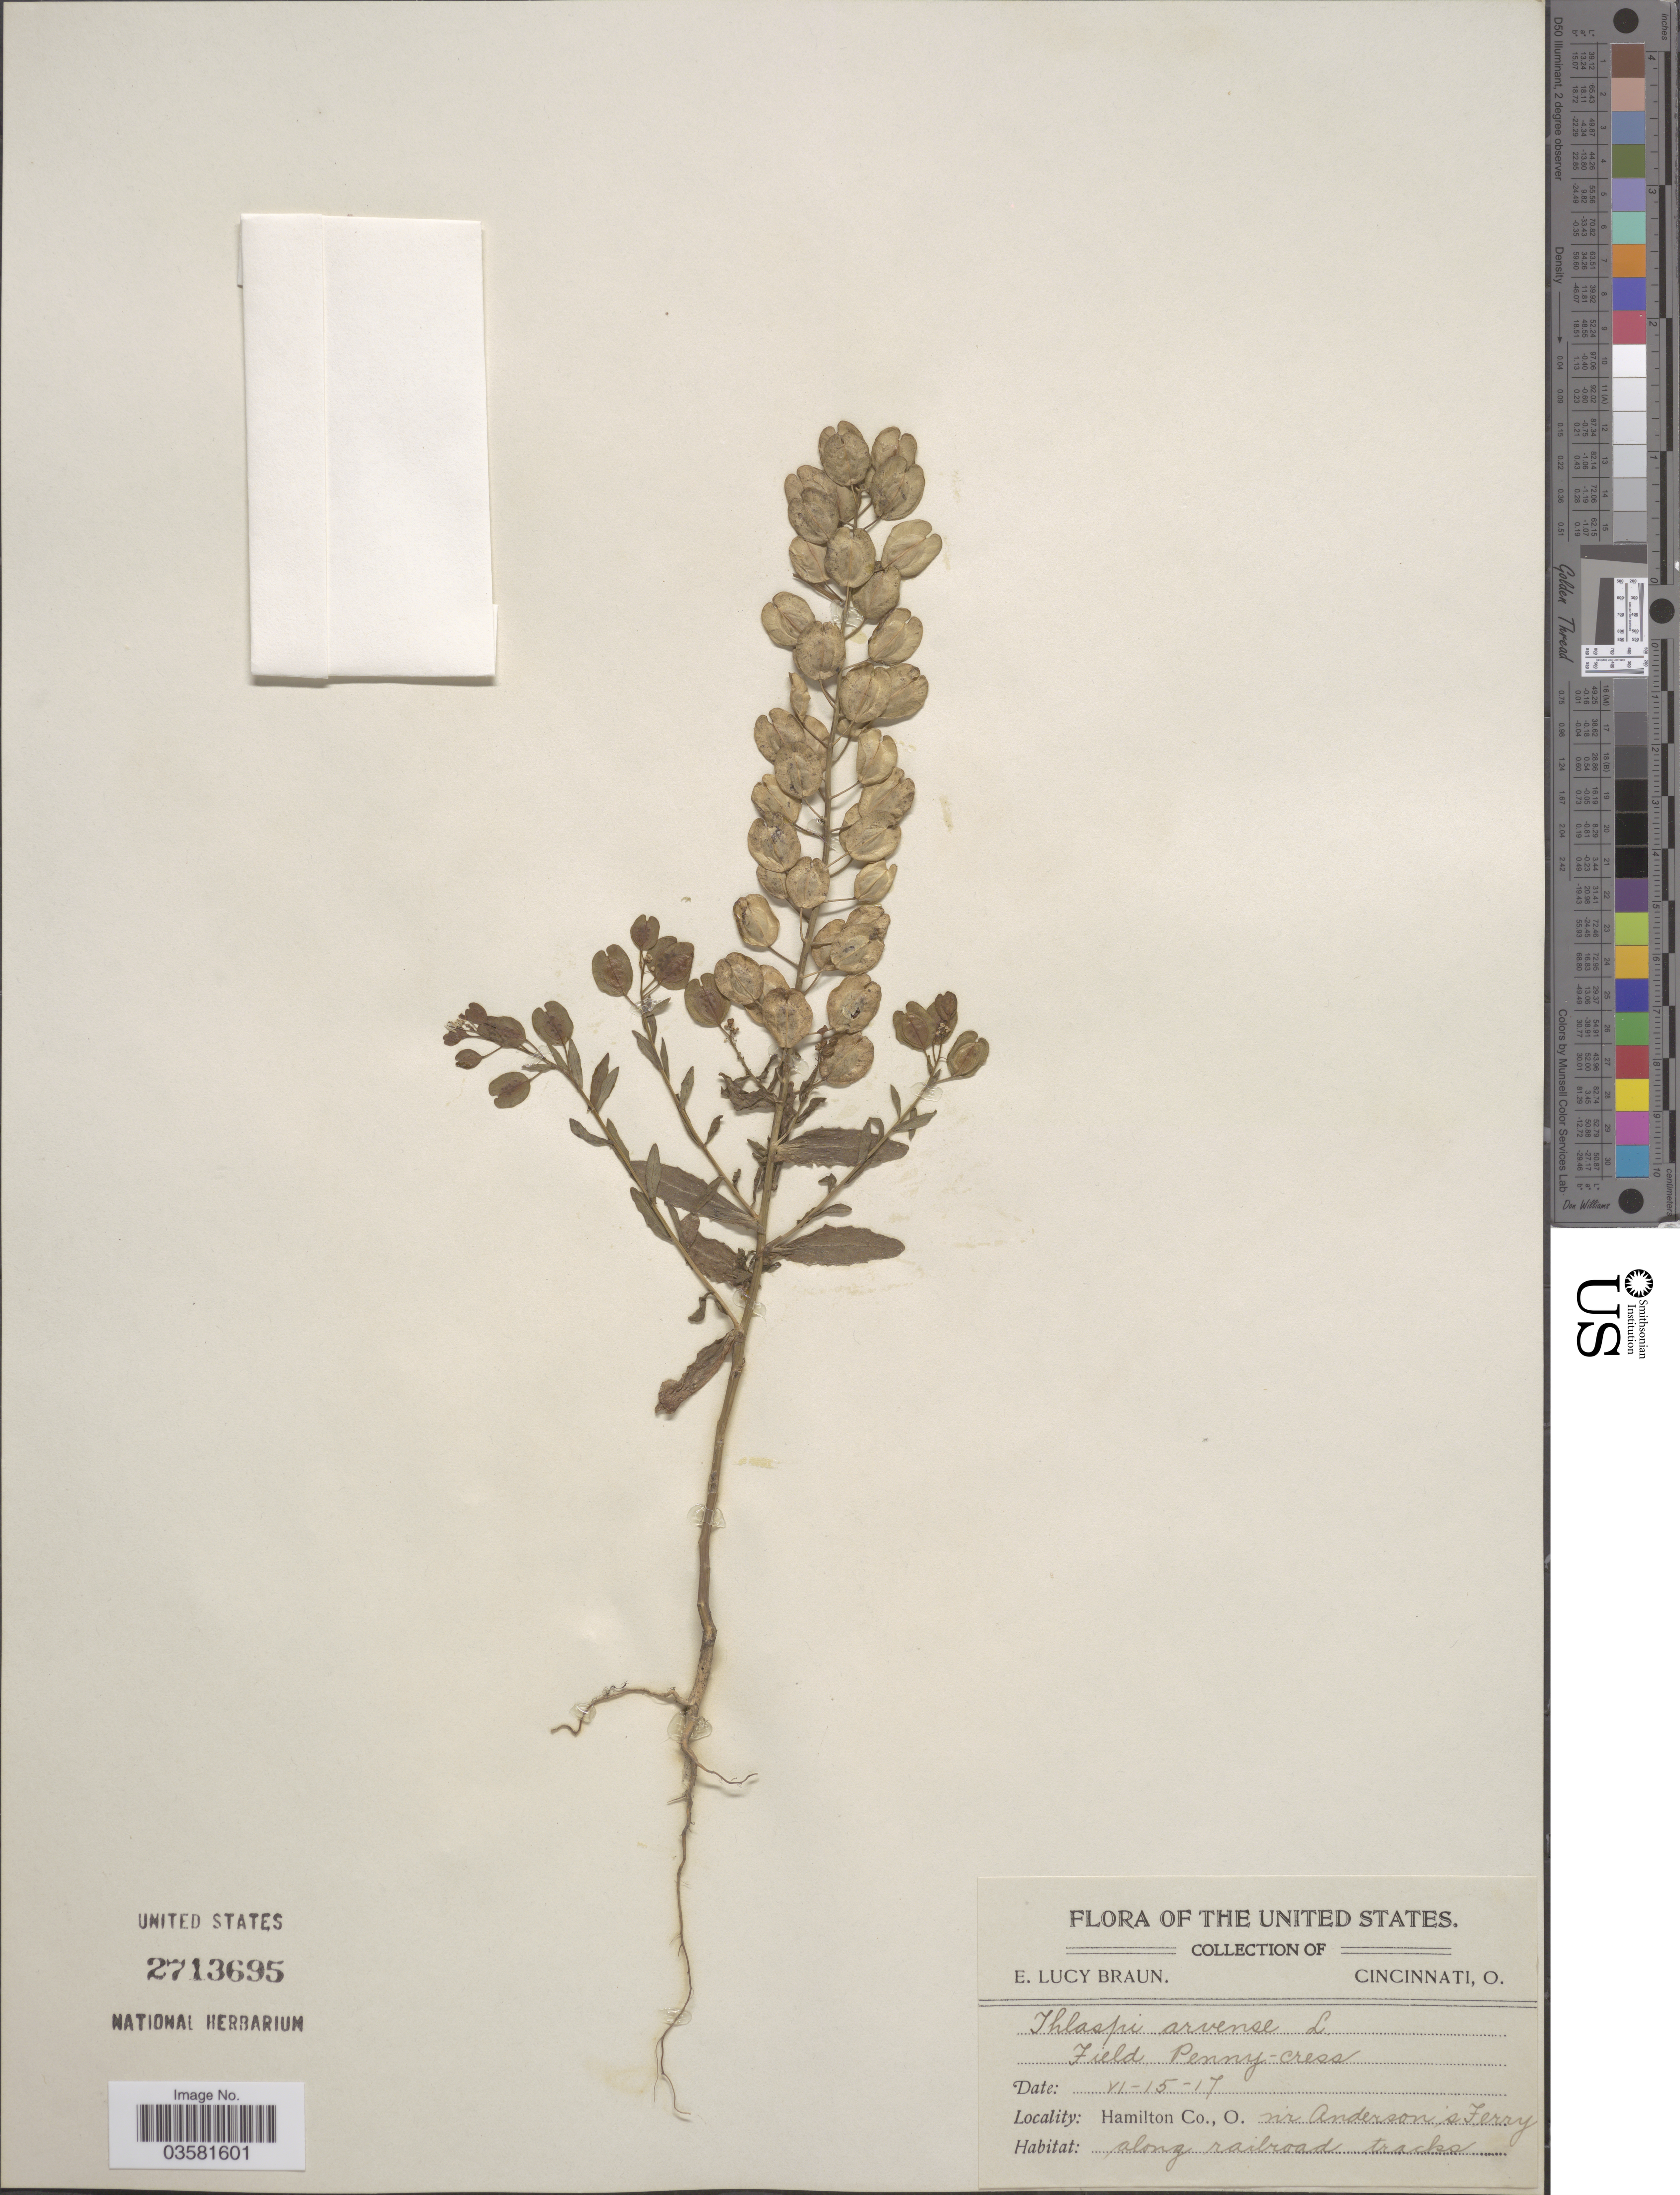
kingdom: Plantae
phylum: Tracheophyta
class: Magnoliopsida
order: Brassicales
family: Brassicaceae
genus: Thlaspi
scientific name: Thlaspi arvense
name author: L.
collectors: E. L. Braun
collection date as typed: Transcribed d/m/y: 15/6/17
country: United States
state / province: Ohio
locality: Hamilton Co. N'r Anderson's Ferry along railroad tracks.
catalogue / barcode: US 2713695